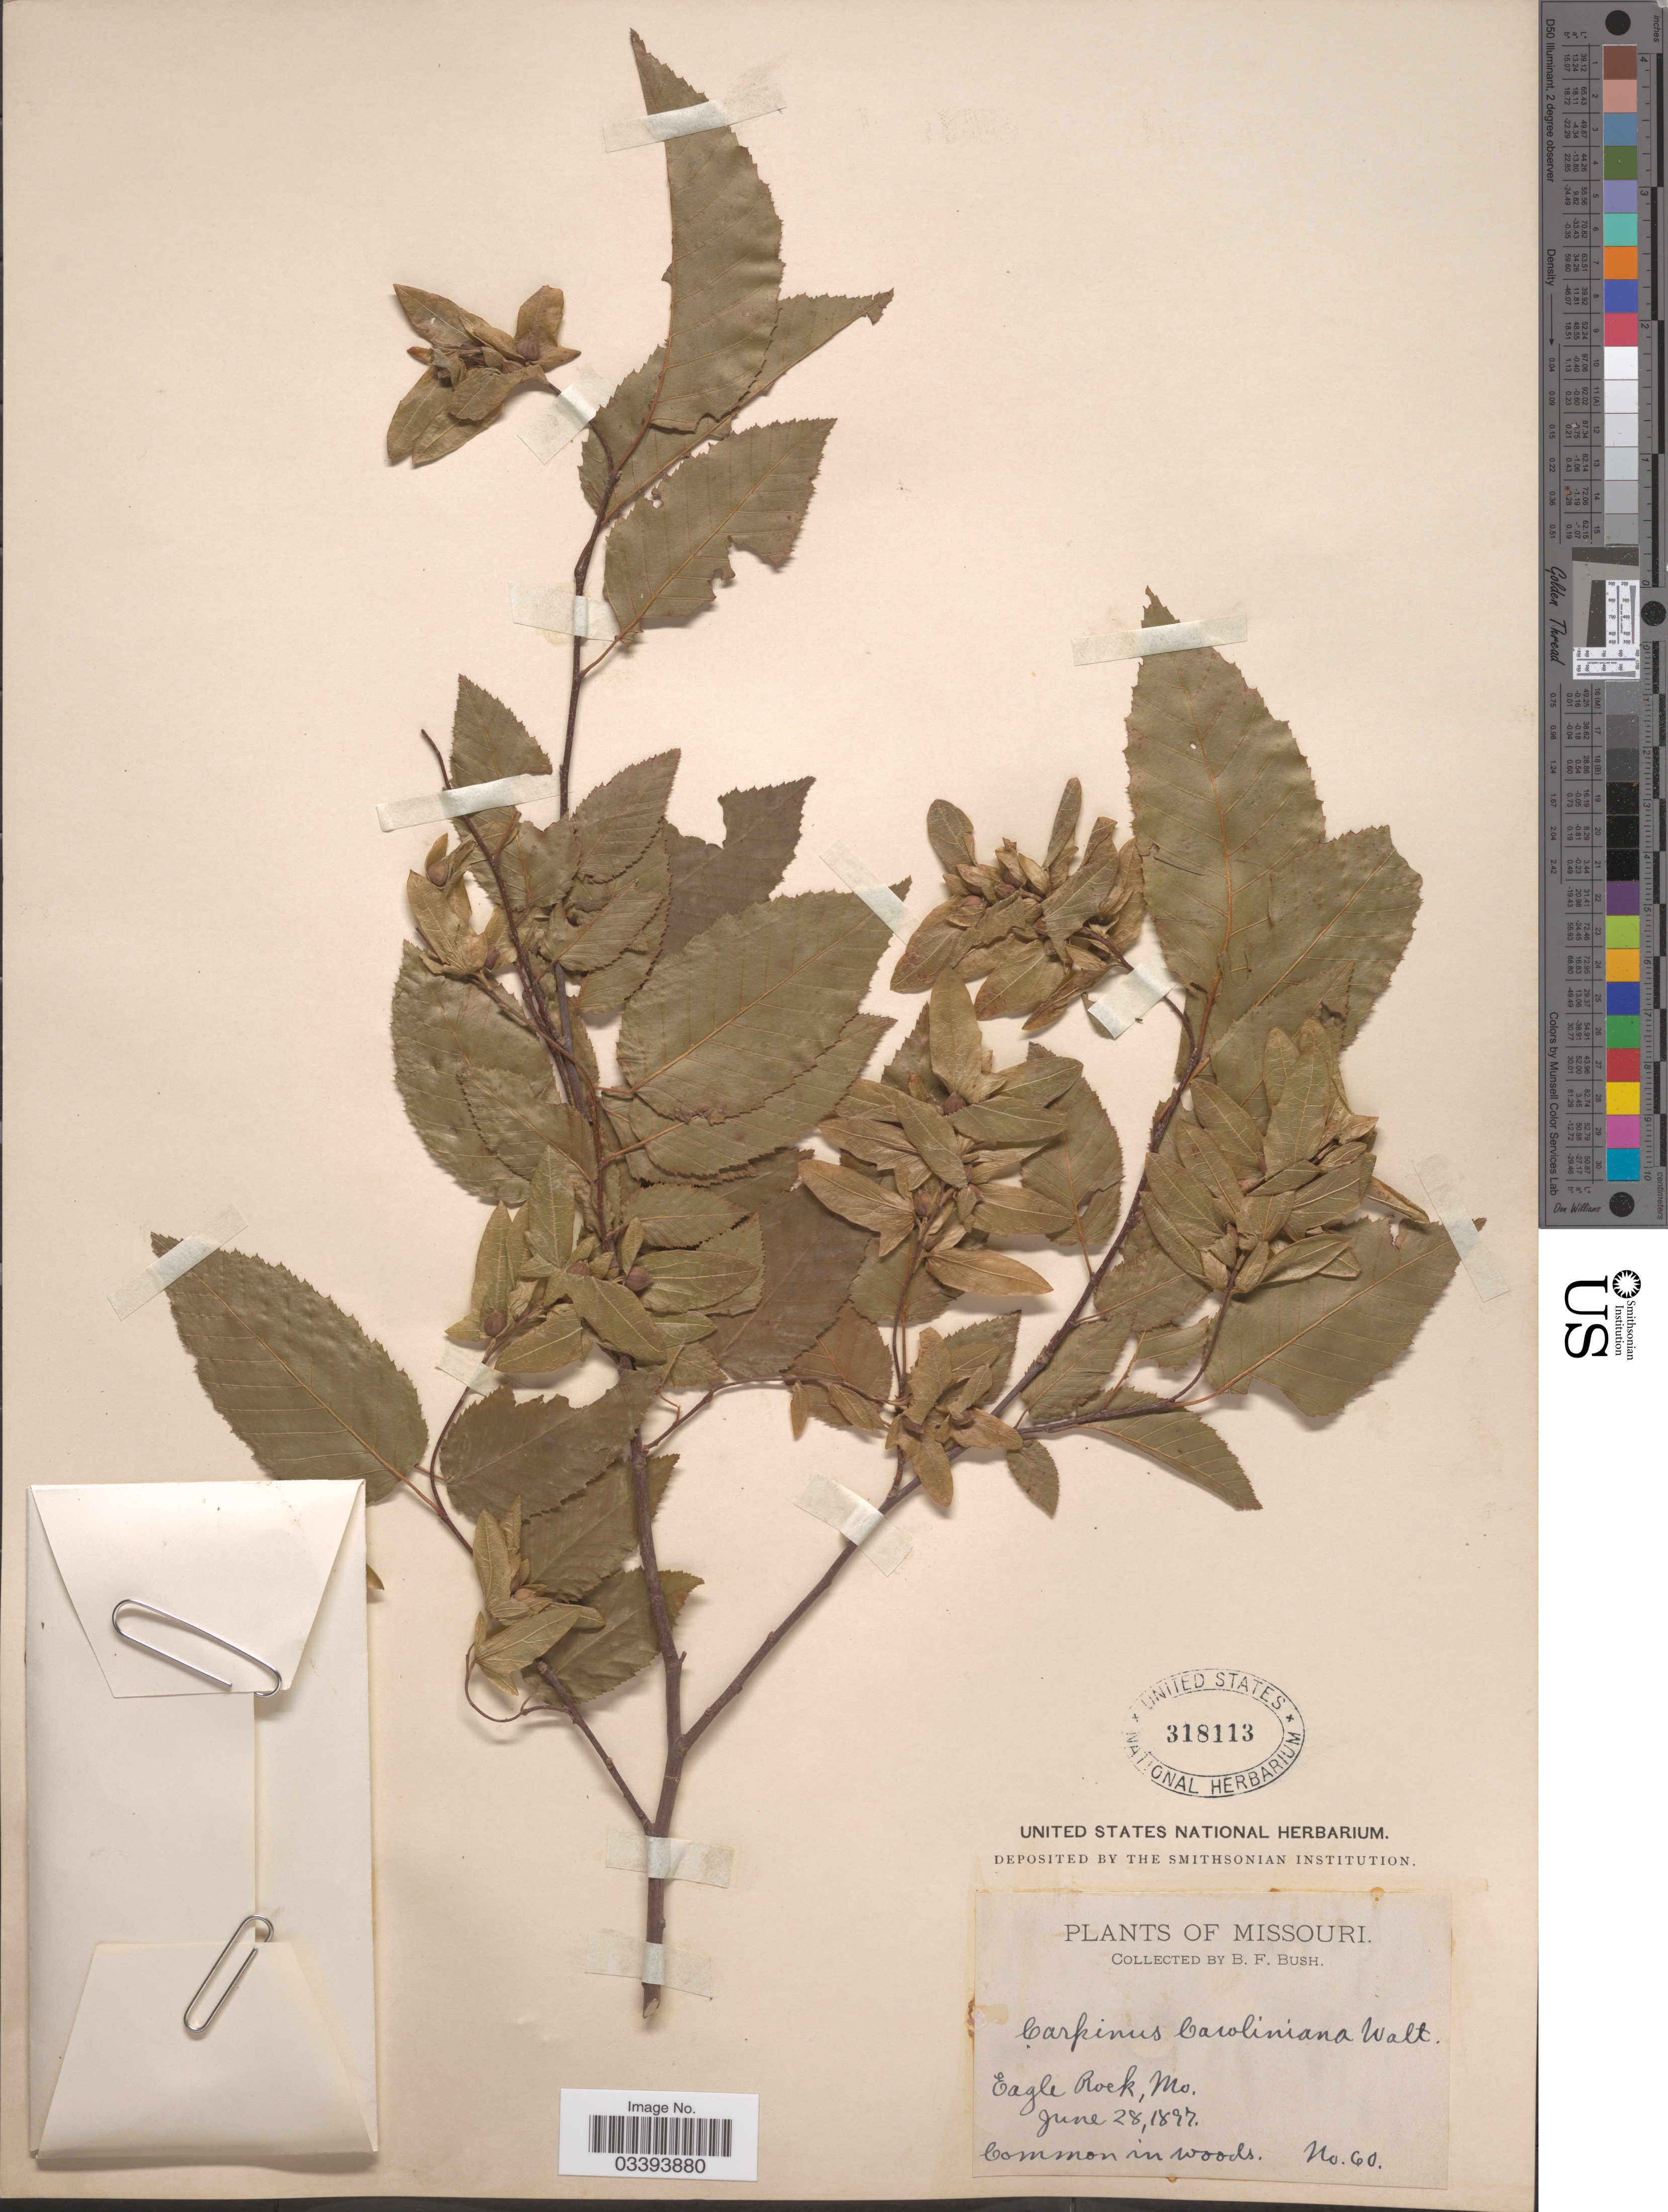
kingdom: Plantae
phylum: Tracheophyta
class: Magnoliopsida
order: Fagales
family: Betulaceae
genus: Carpinus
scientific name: Carpinus caroliniana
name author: Walter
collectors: B. F. Bush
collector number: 60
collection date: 1897-06-28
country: United States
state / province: Missouri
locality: Eagle Rock.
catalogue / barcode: US 318113